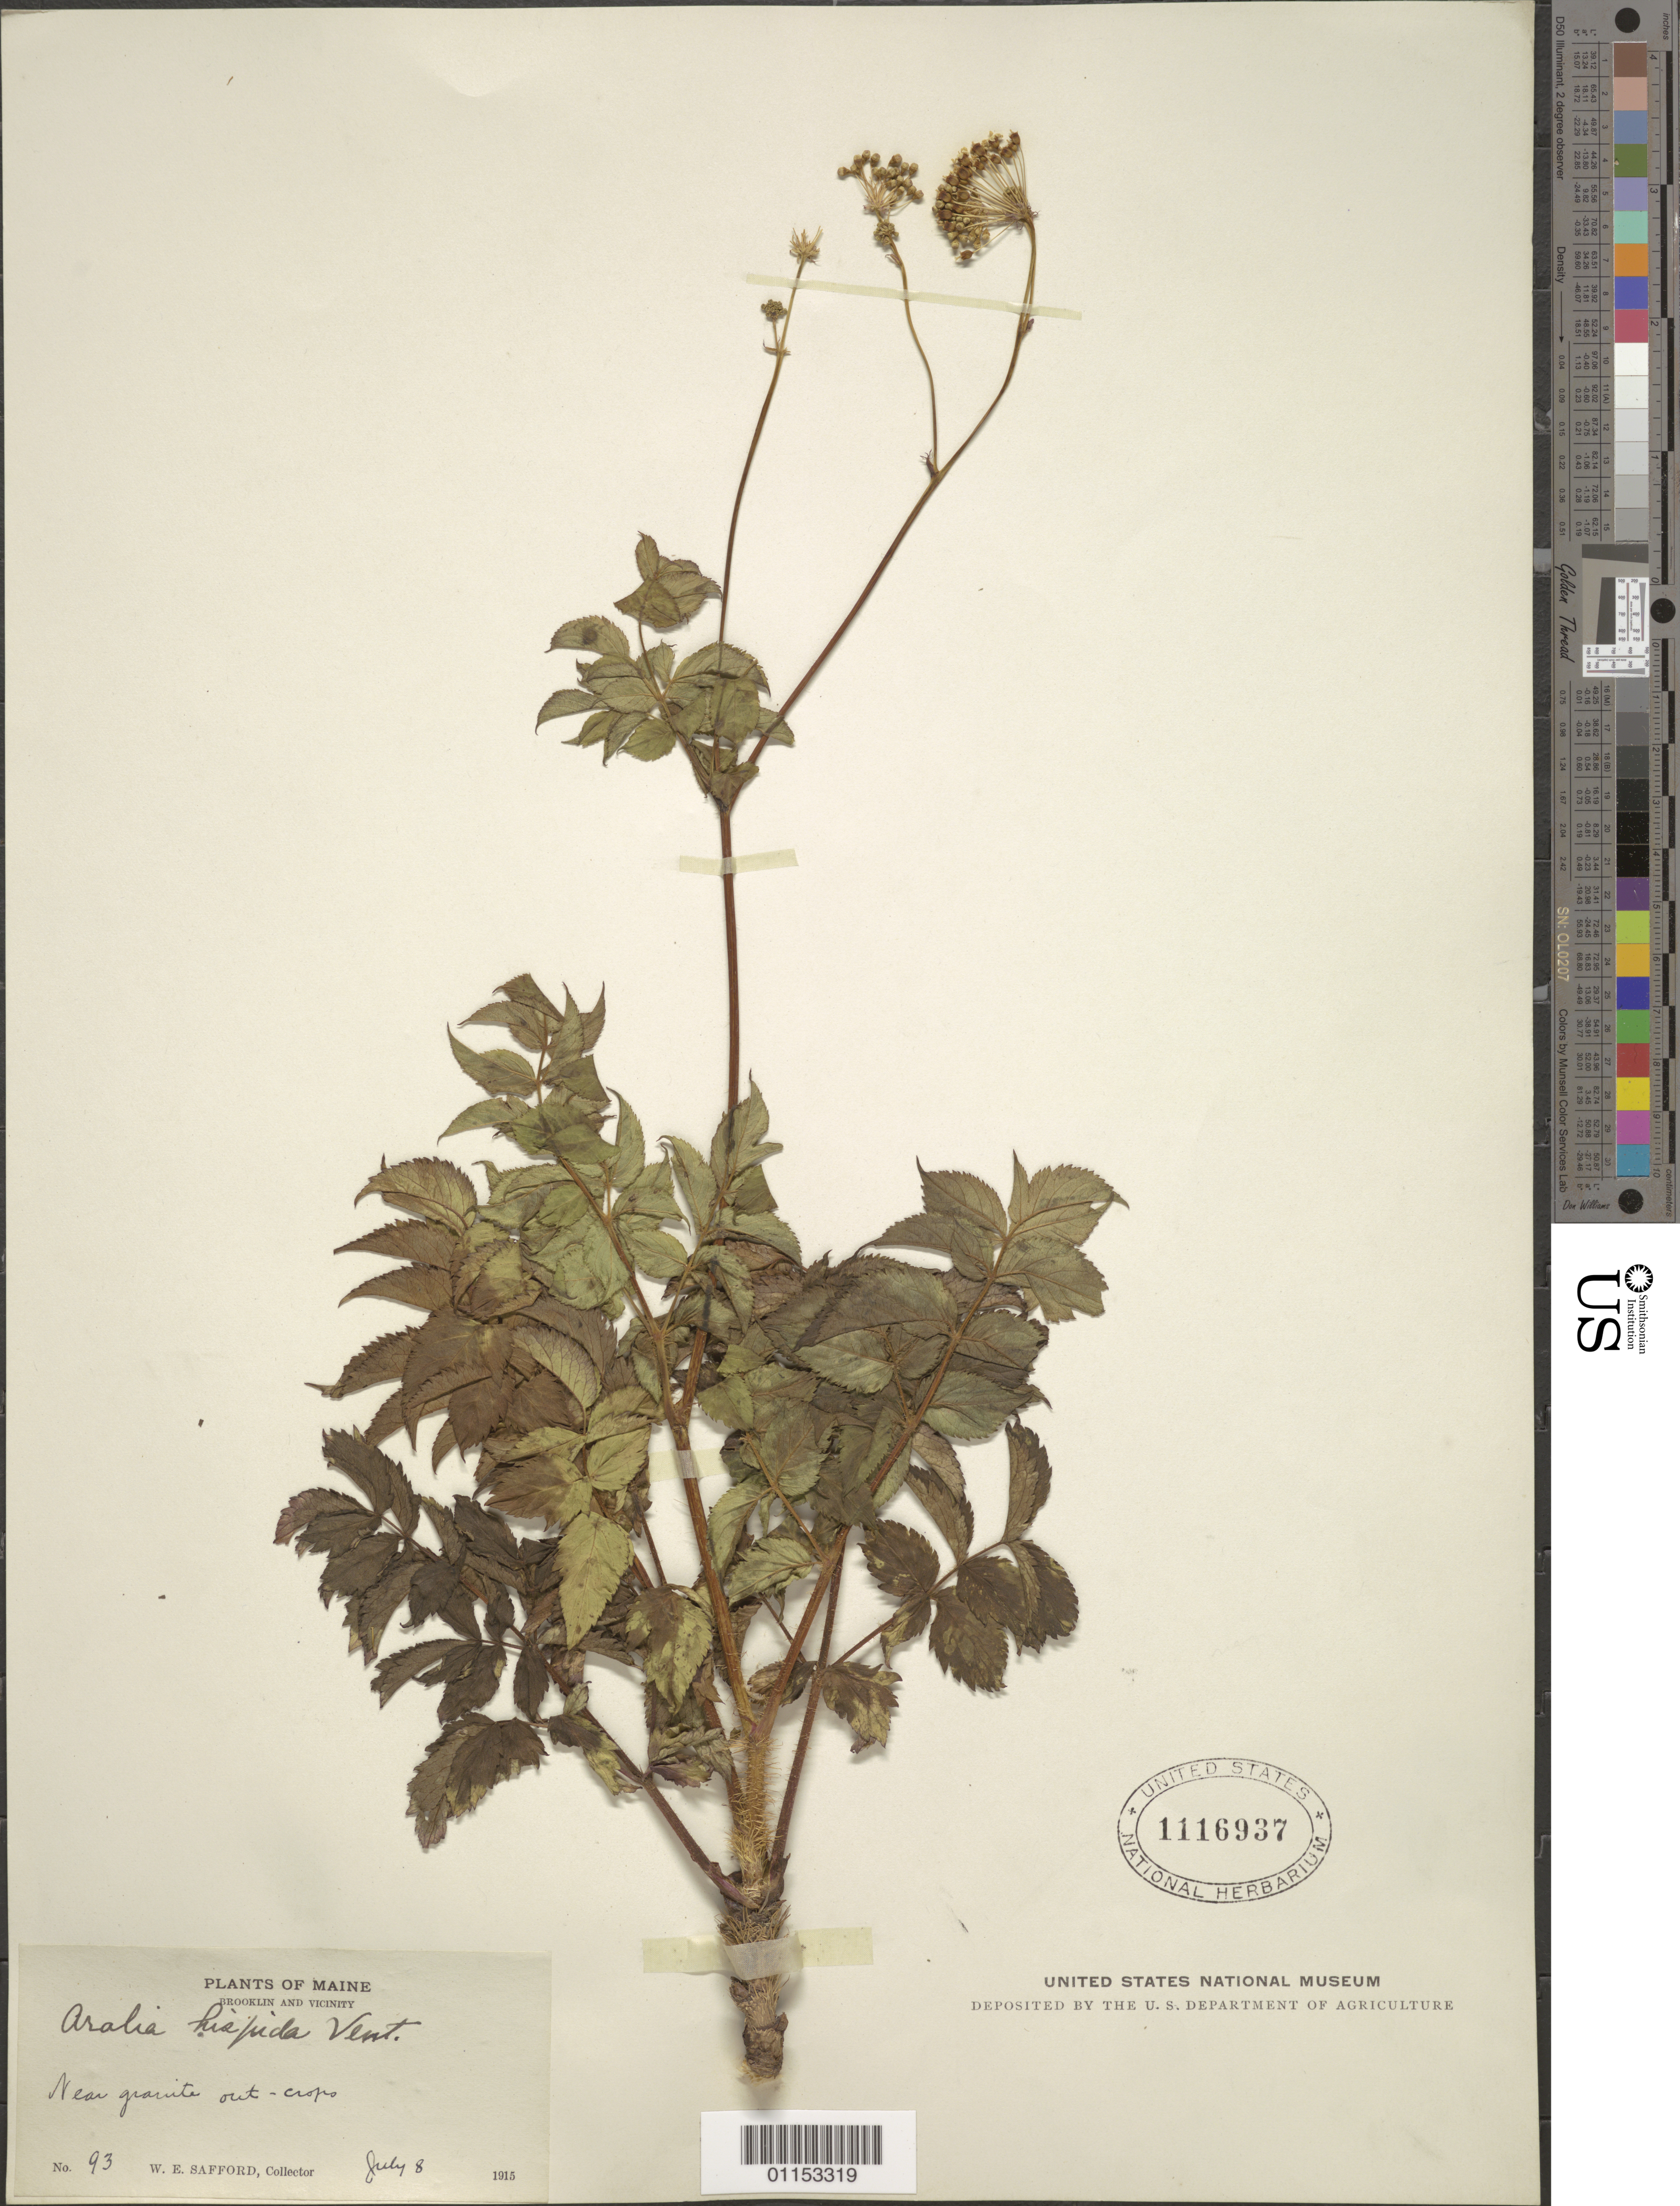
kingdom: Plantae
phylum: Tracheophyta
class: Magnoliopsida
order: Apiales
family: Araliaceae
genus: Aralia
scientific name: Aralia hispida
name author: Vent.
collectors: W. E. Safford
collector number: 93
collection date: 1915-06-08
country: United States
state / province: Maine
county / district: Hancock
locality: Brooklin and vicinity.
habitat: Near granite outcrops.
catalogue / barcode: US 1116937